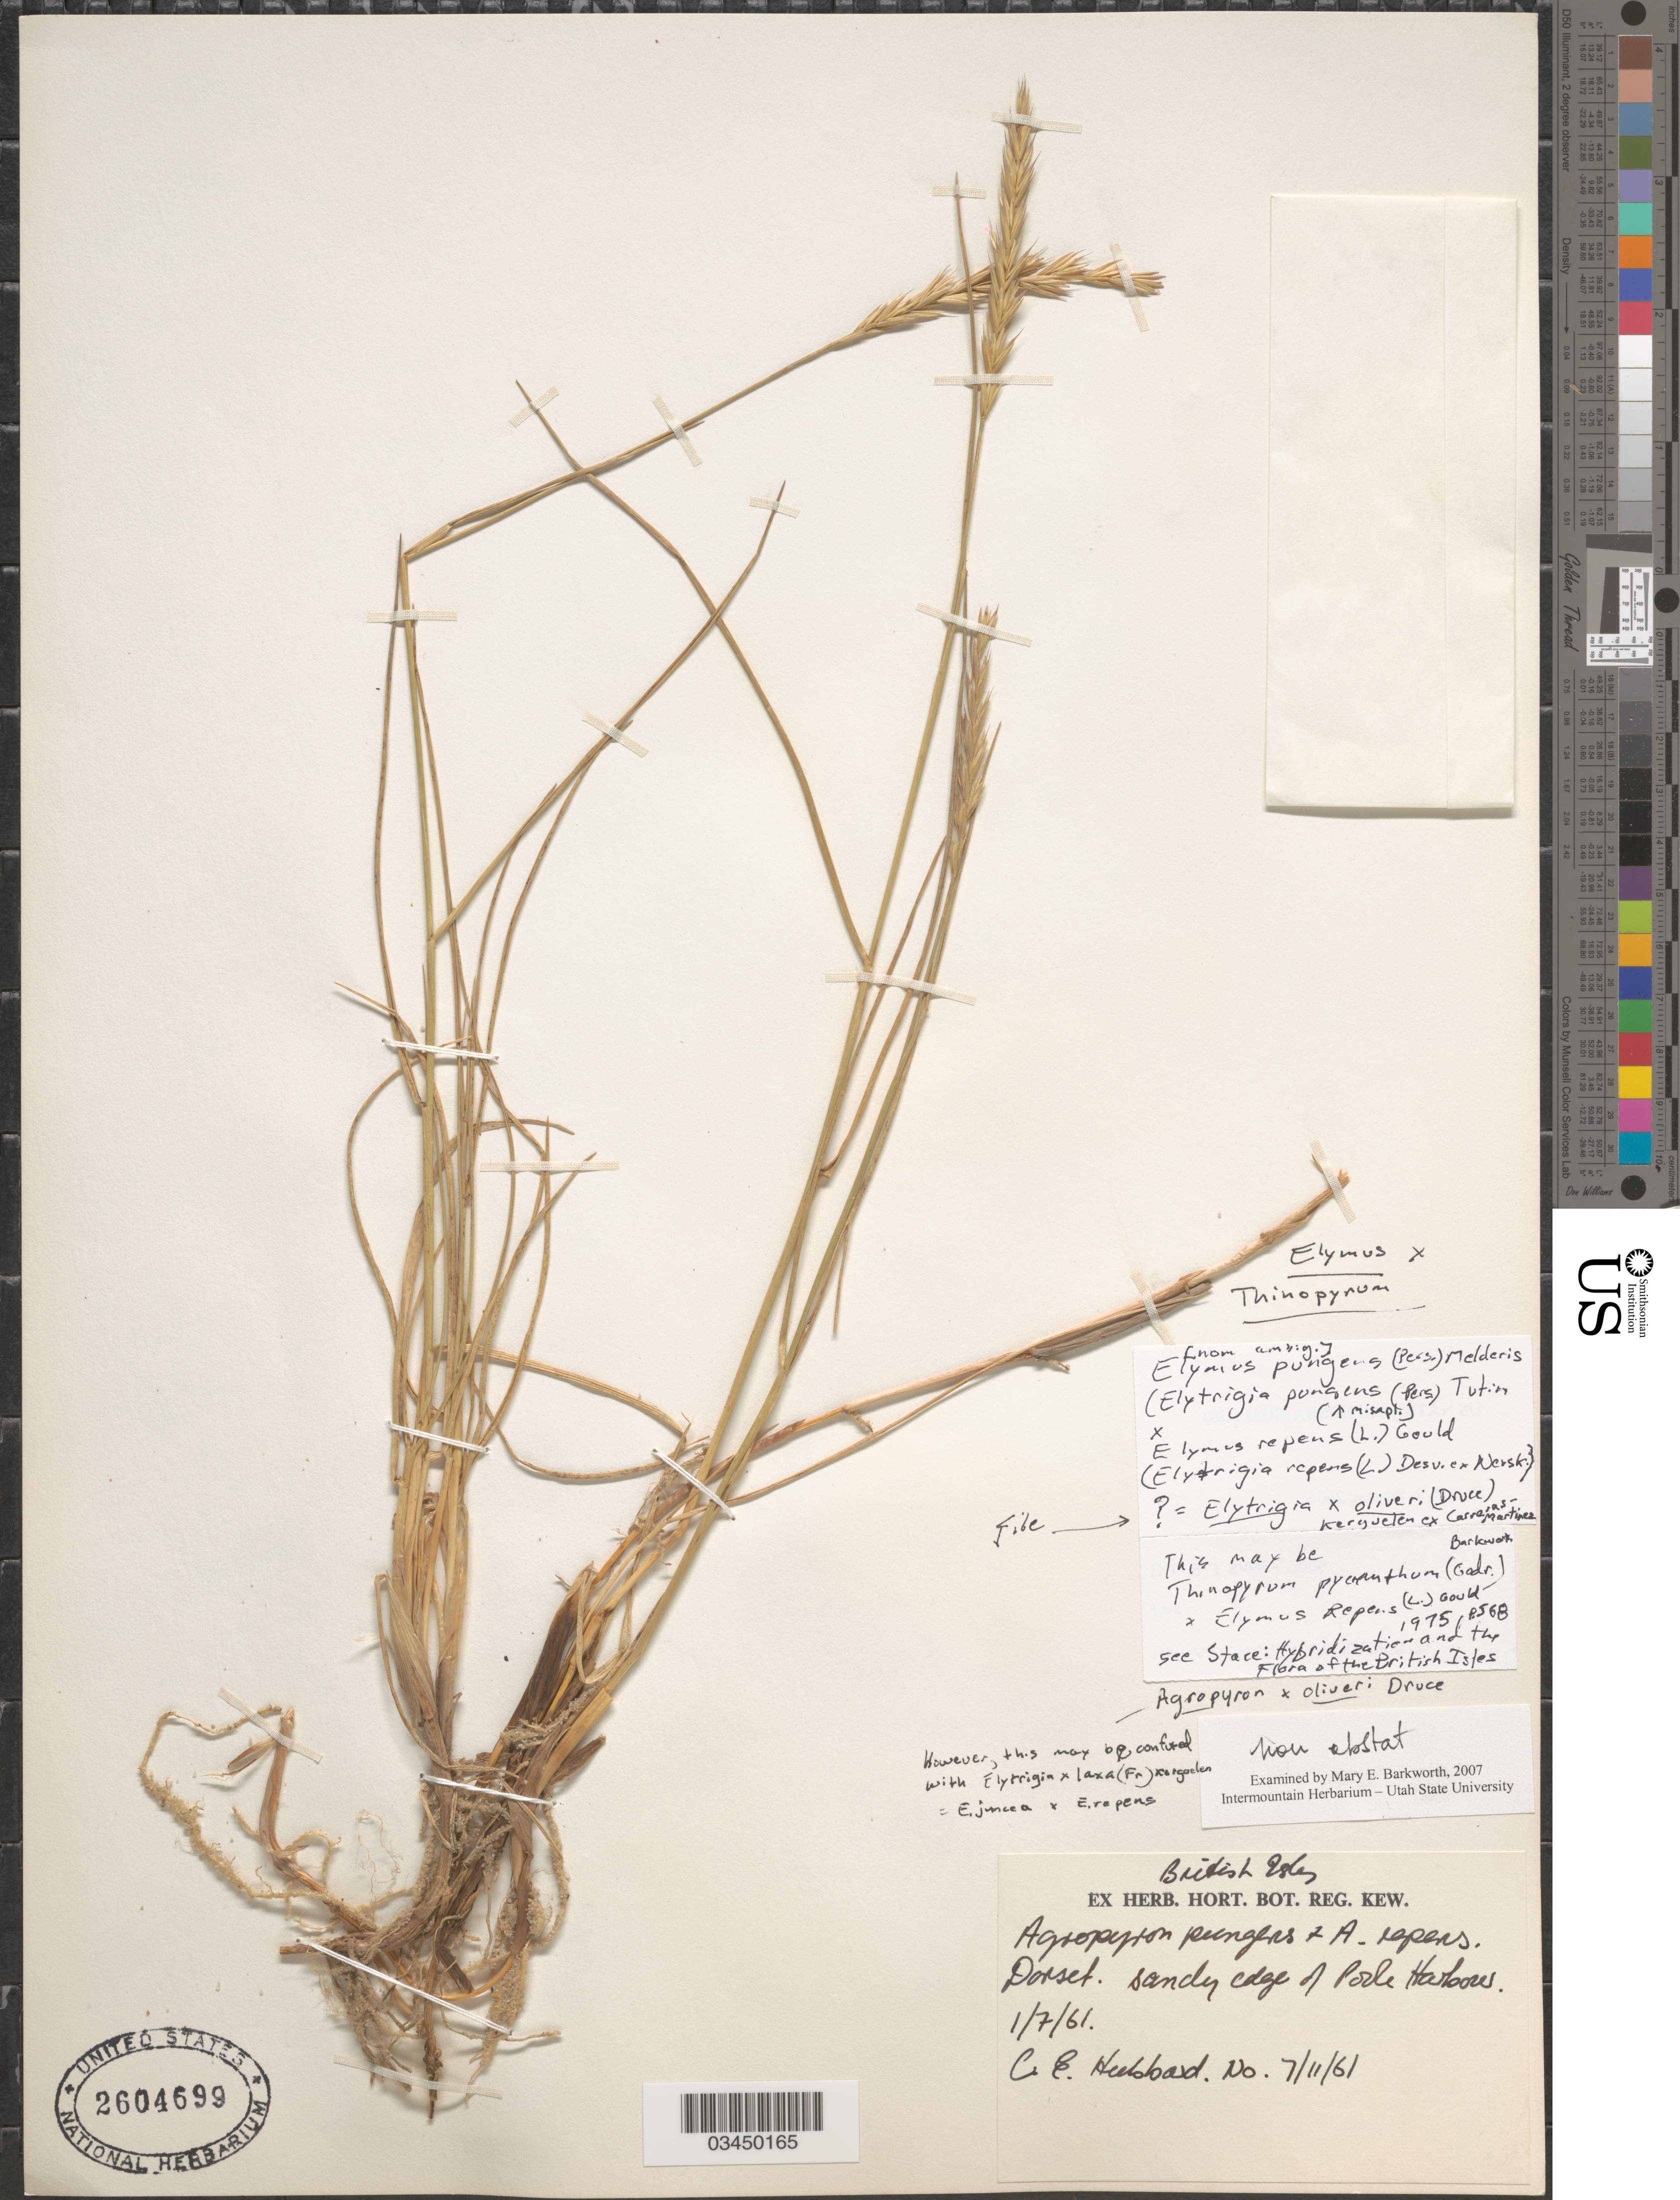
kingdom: Plantae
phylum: Tracheophyta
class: Liliopsida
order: Poales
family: Poaceae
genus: Elymus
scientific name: Elymus sp.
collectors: C. E. Hubbard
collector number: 7/11/61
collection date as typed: Transcribed d/m/y: 1/7/61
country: United Kingdom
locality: British Isles. Dorset. Sandy edge of Poole Harbour.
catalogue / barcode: US 2604699